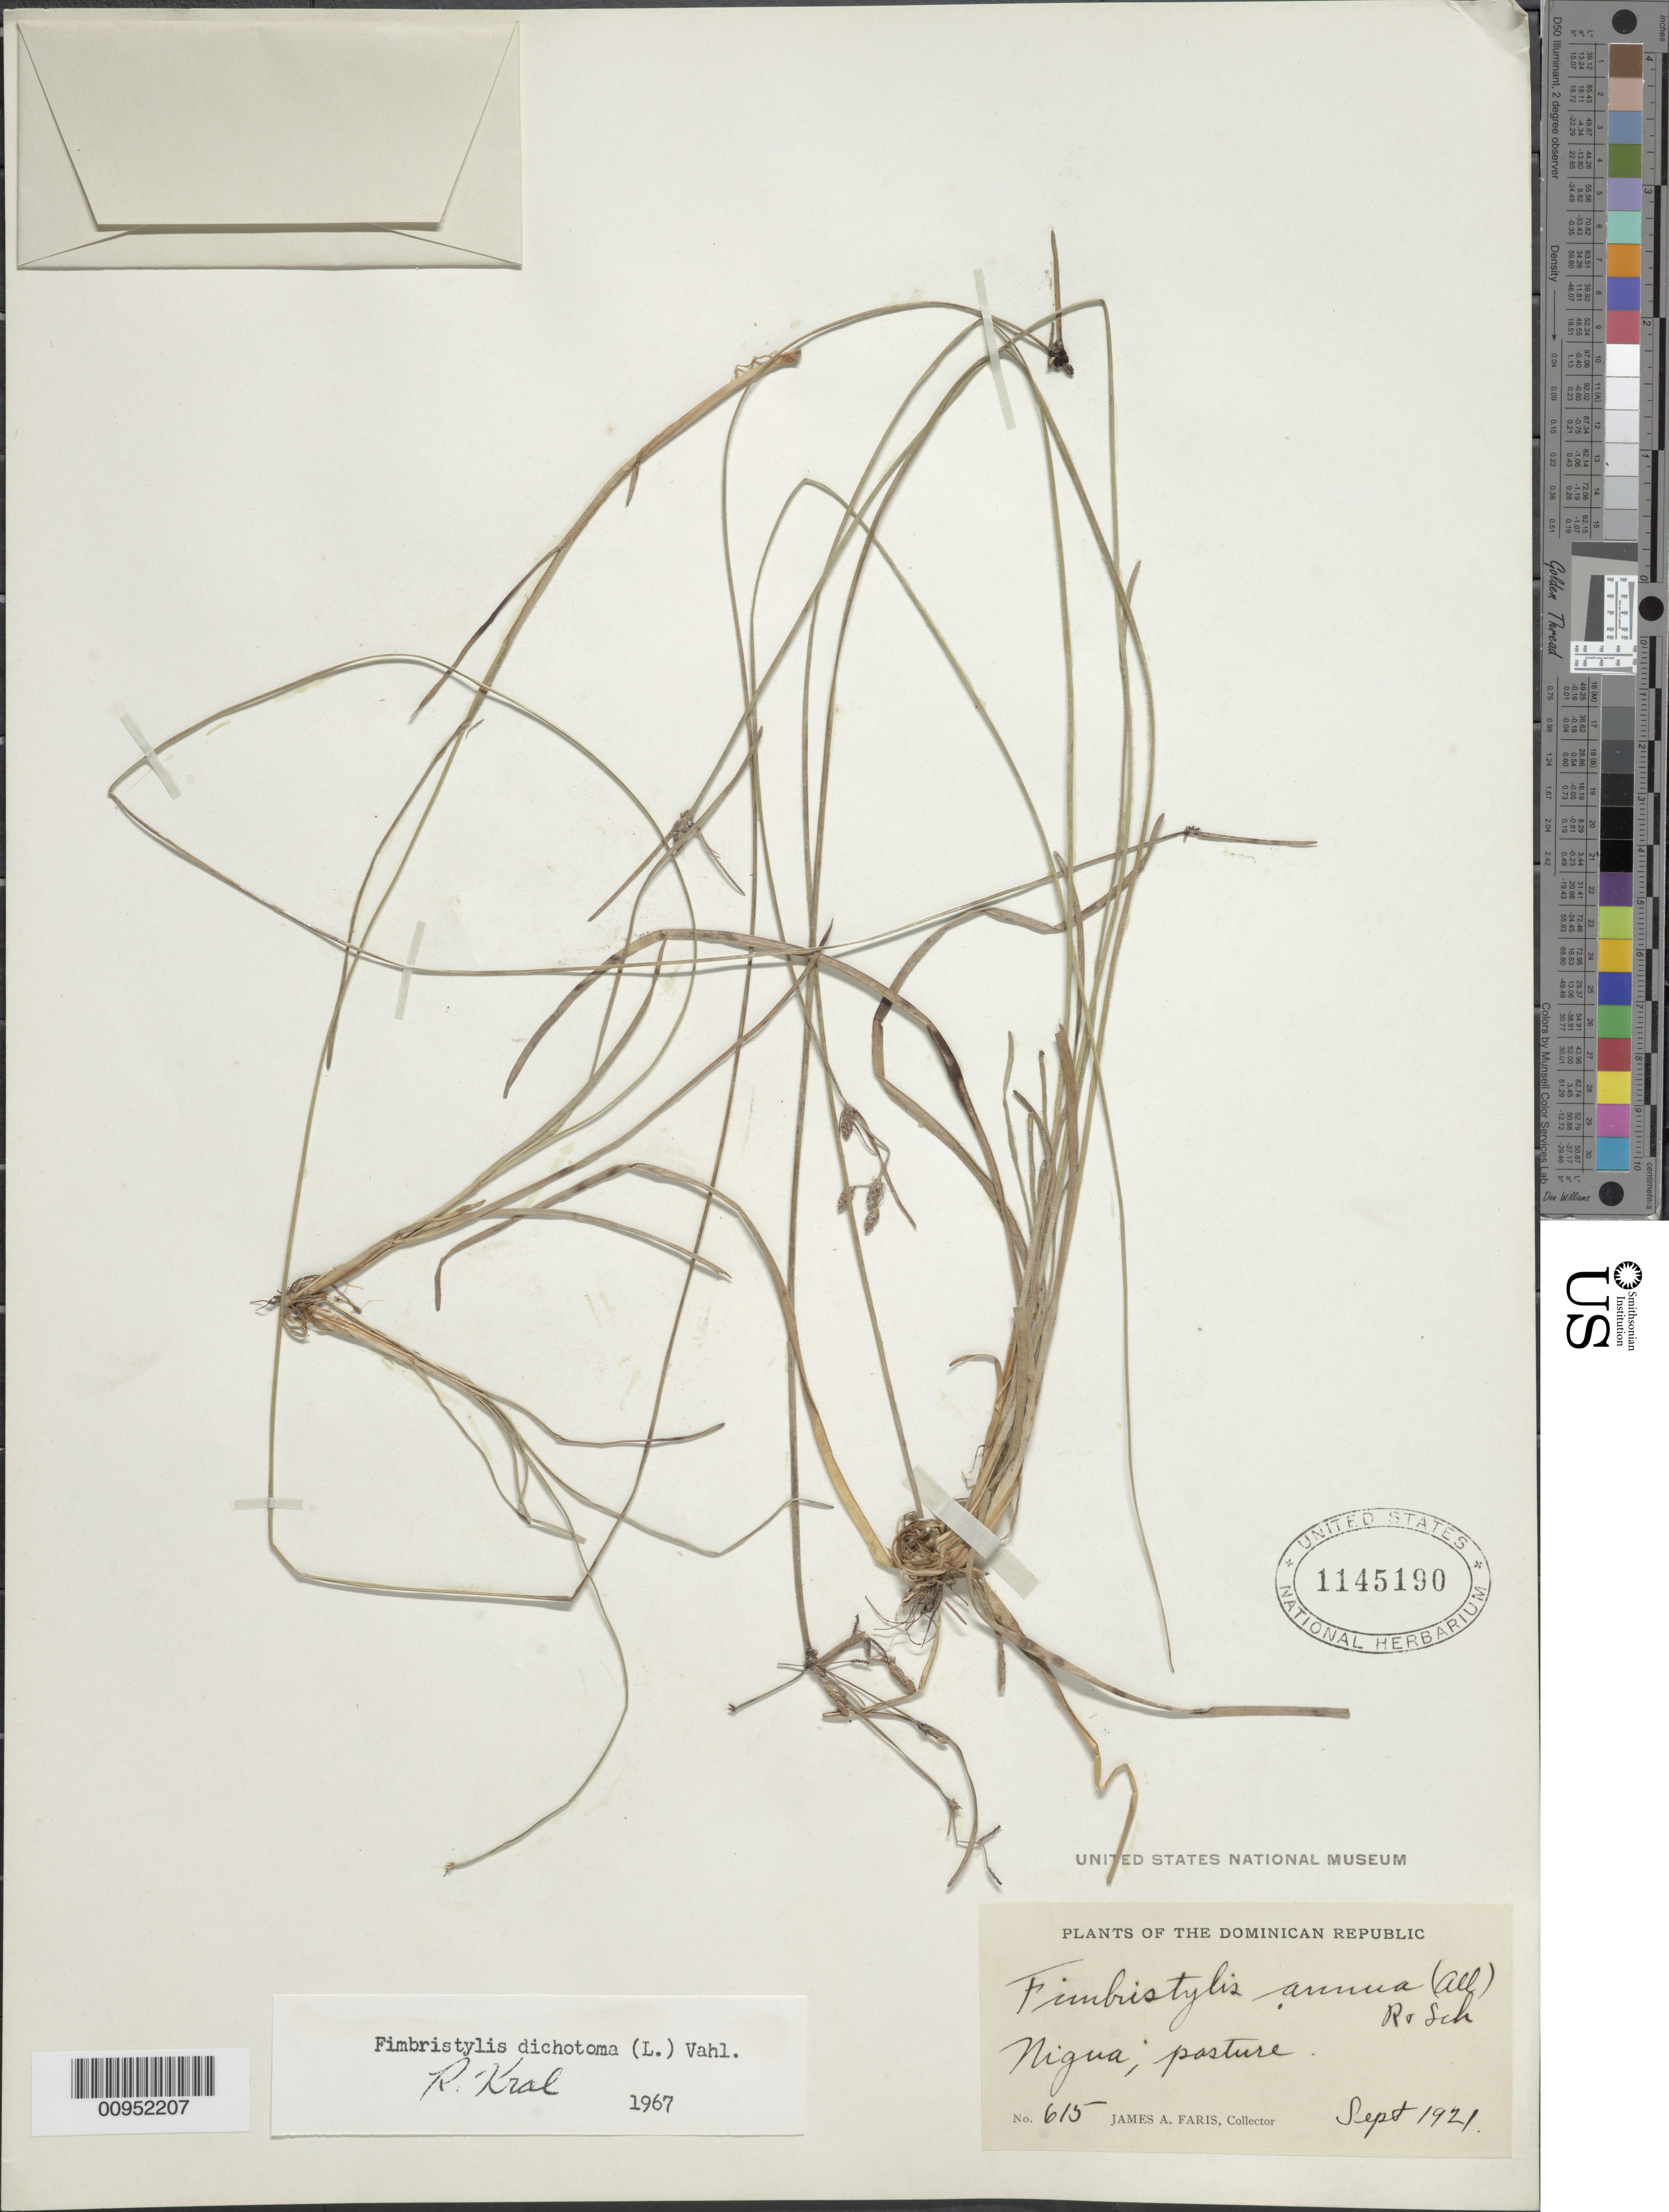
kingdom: Plantae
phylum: Tracheophyta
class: Liliopsida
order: Poales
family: Cyperaceae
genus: Fimbristylis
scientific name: Fimbristylis dichotoma subsp. dichotoma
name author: (L.) Vahl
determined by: Kral, Robert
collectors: J. Faris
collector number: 615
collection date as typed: Sep 1921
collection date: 1921-09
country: Dominican Republic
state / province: San Cristóbal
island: Hispaniola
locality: Nigua, pasture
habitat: Pasture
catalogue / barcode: US 1145190